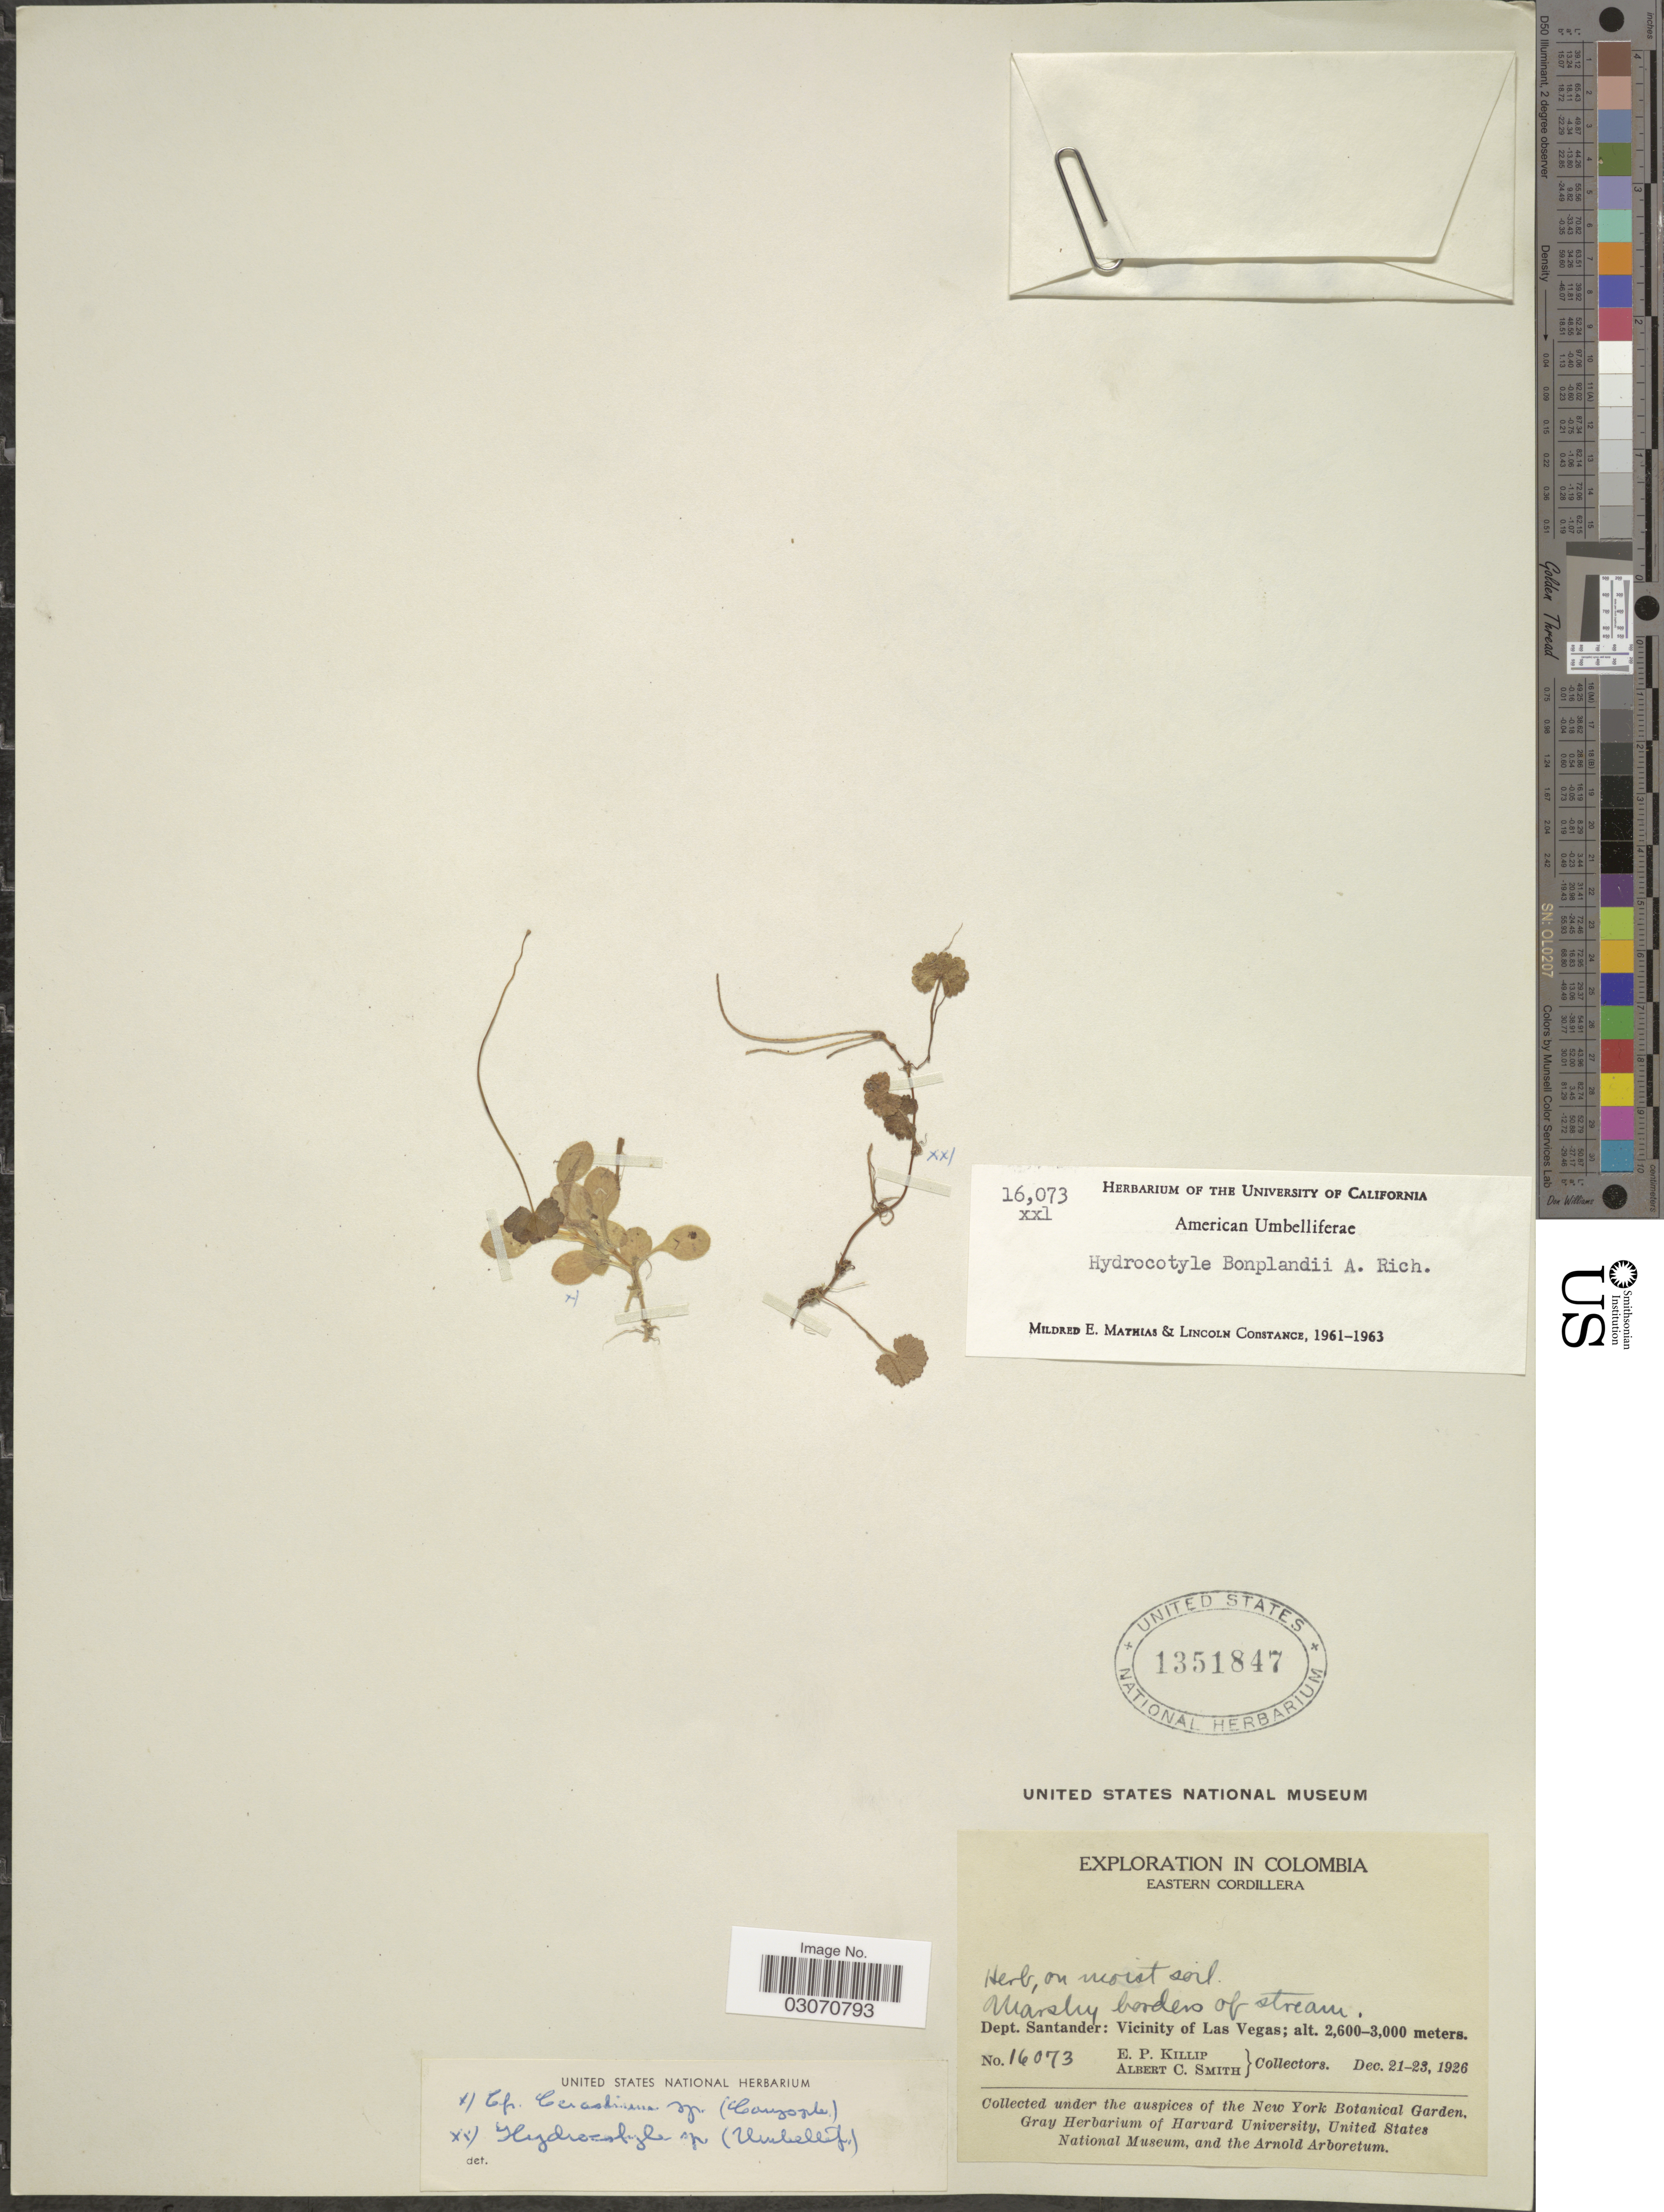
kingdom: Plantae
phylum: Tracheophyta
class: Magnoliopsida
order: Apiales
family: Araliaceae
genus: Hydrocotyle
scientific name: Hydrocotyle bonplandii var. bonplandii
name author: A. Rich.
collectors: E. P. Killip & A. C. Smith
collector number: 16073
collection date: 1926-12-21/1926-12-23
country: Colombia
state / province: Santander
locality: Eastern Cordillera. Dept. Santander: Vicinity of Las Vegas.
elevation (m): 2600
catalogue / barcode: US 1351847